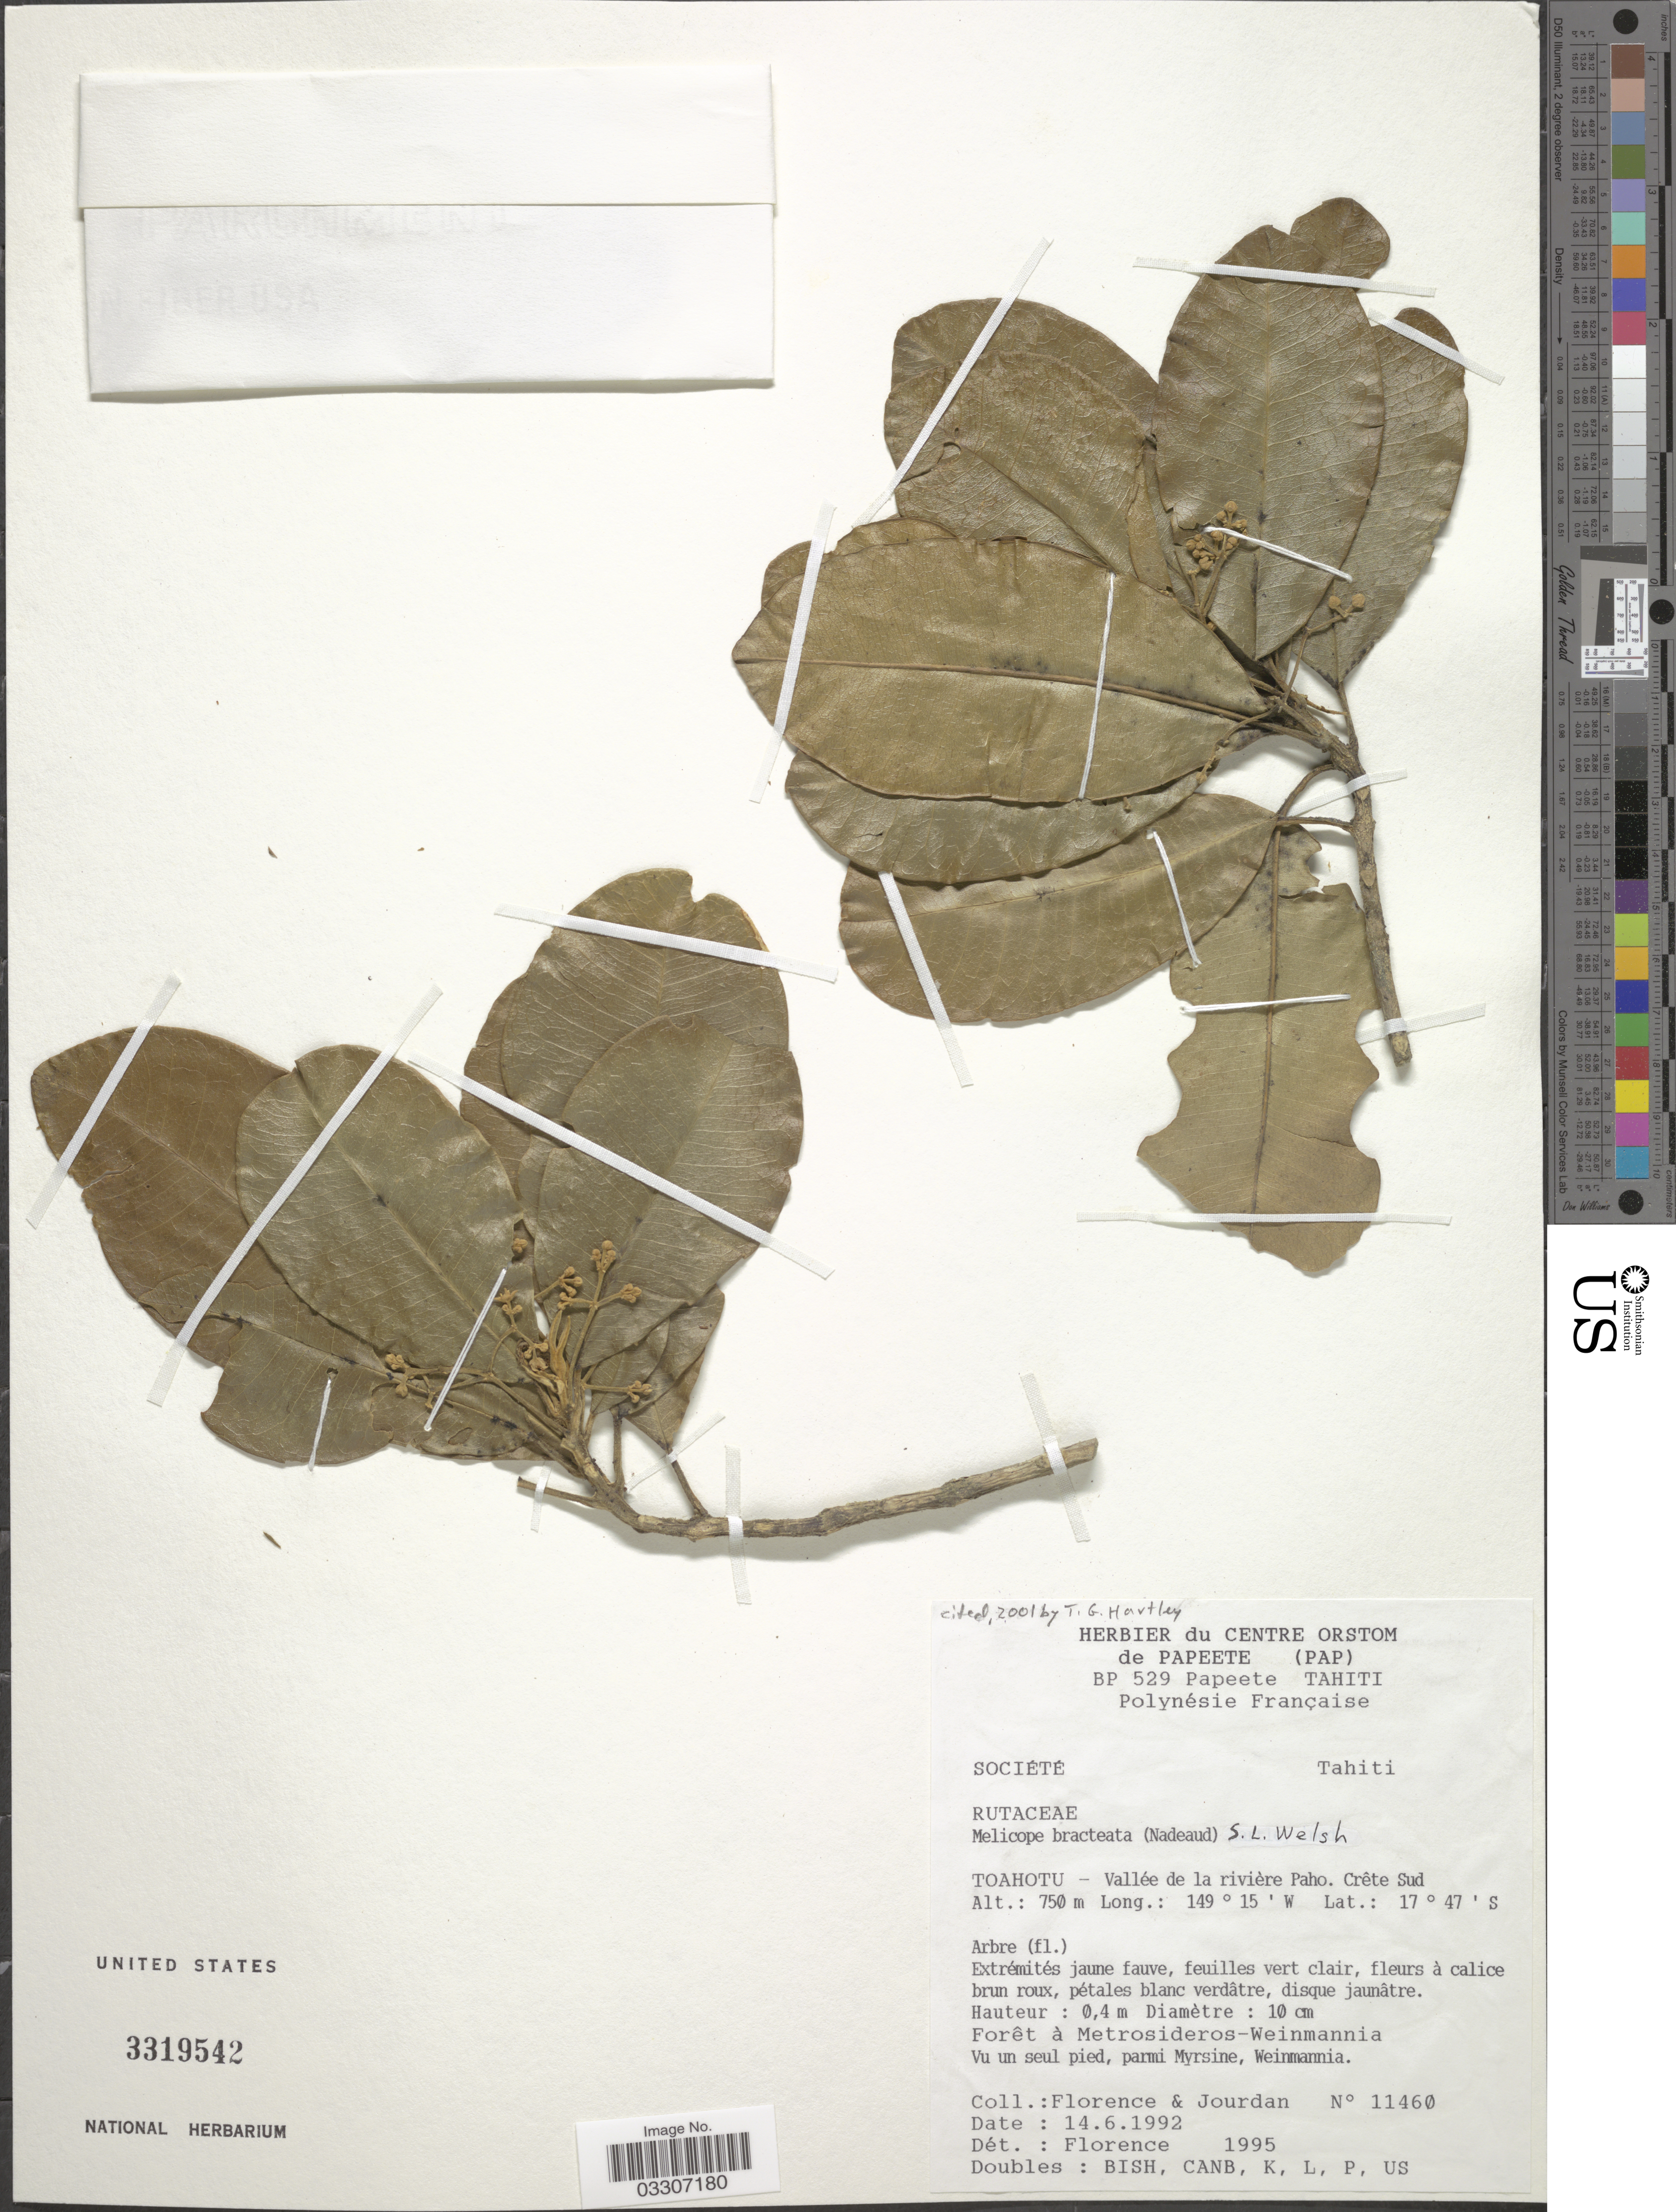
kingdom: Plantae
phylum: Tracheophyta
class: Magnoliopsida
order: Sapindales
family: Rutaceae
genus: Melicope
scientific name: Melicope bracteata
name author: (Nadeaud) S.L. Welsh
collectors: -. Florence & Jourdan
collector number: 11460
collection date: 1992-06-14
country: French Polynesia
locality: Toahotu - Vallée de la rivière Paho. Crête Sud.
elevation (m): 750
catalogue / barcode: US 3319542